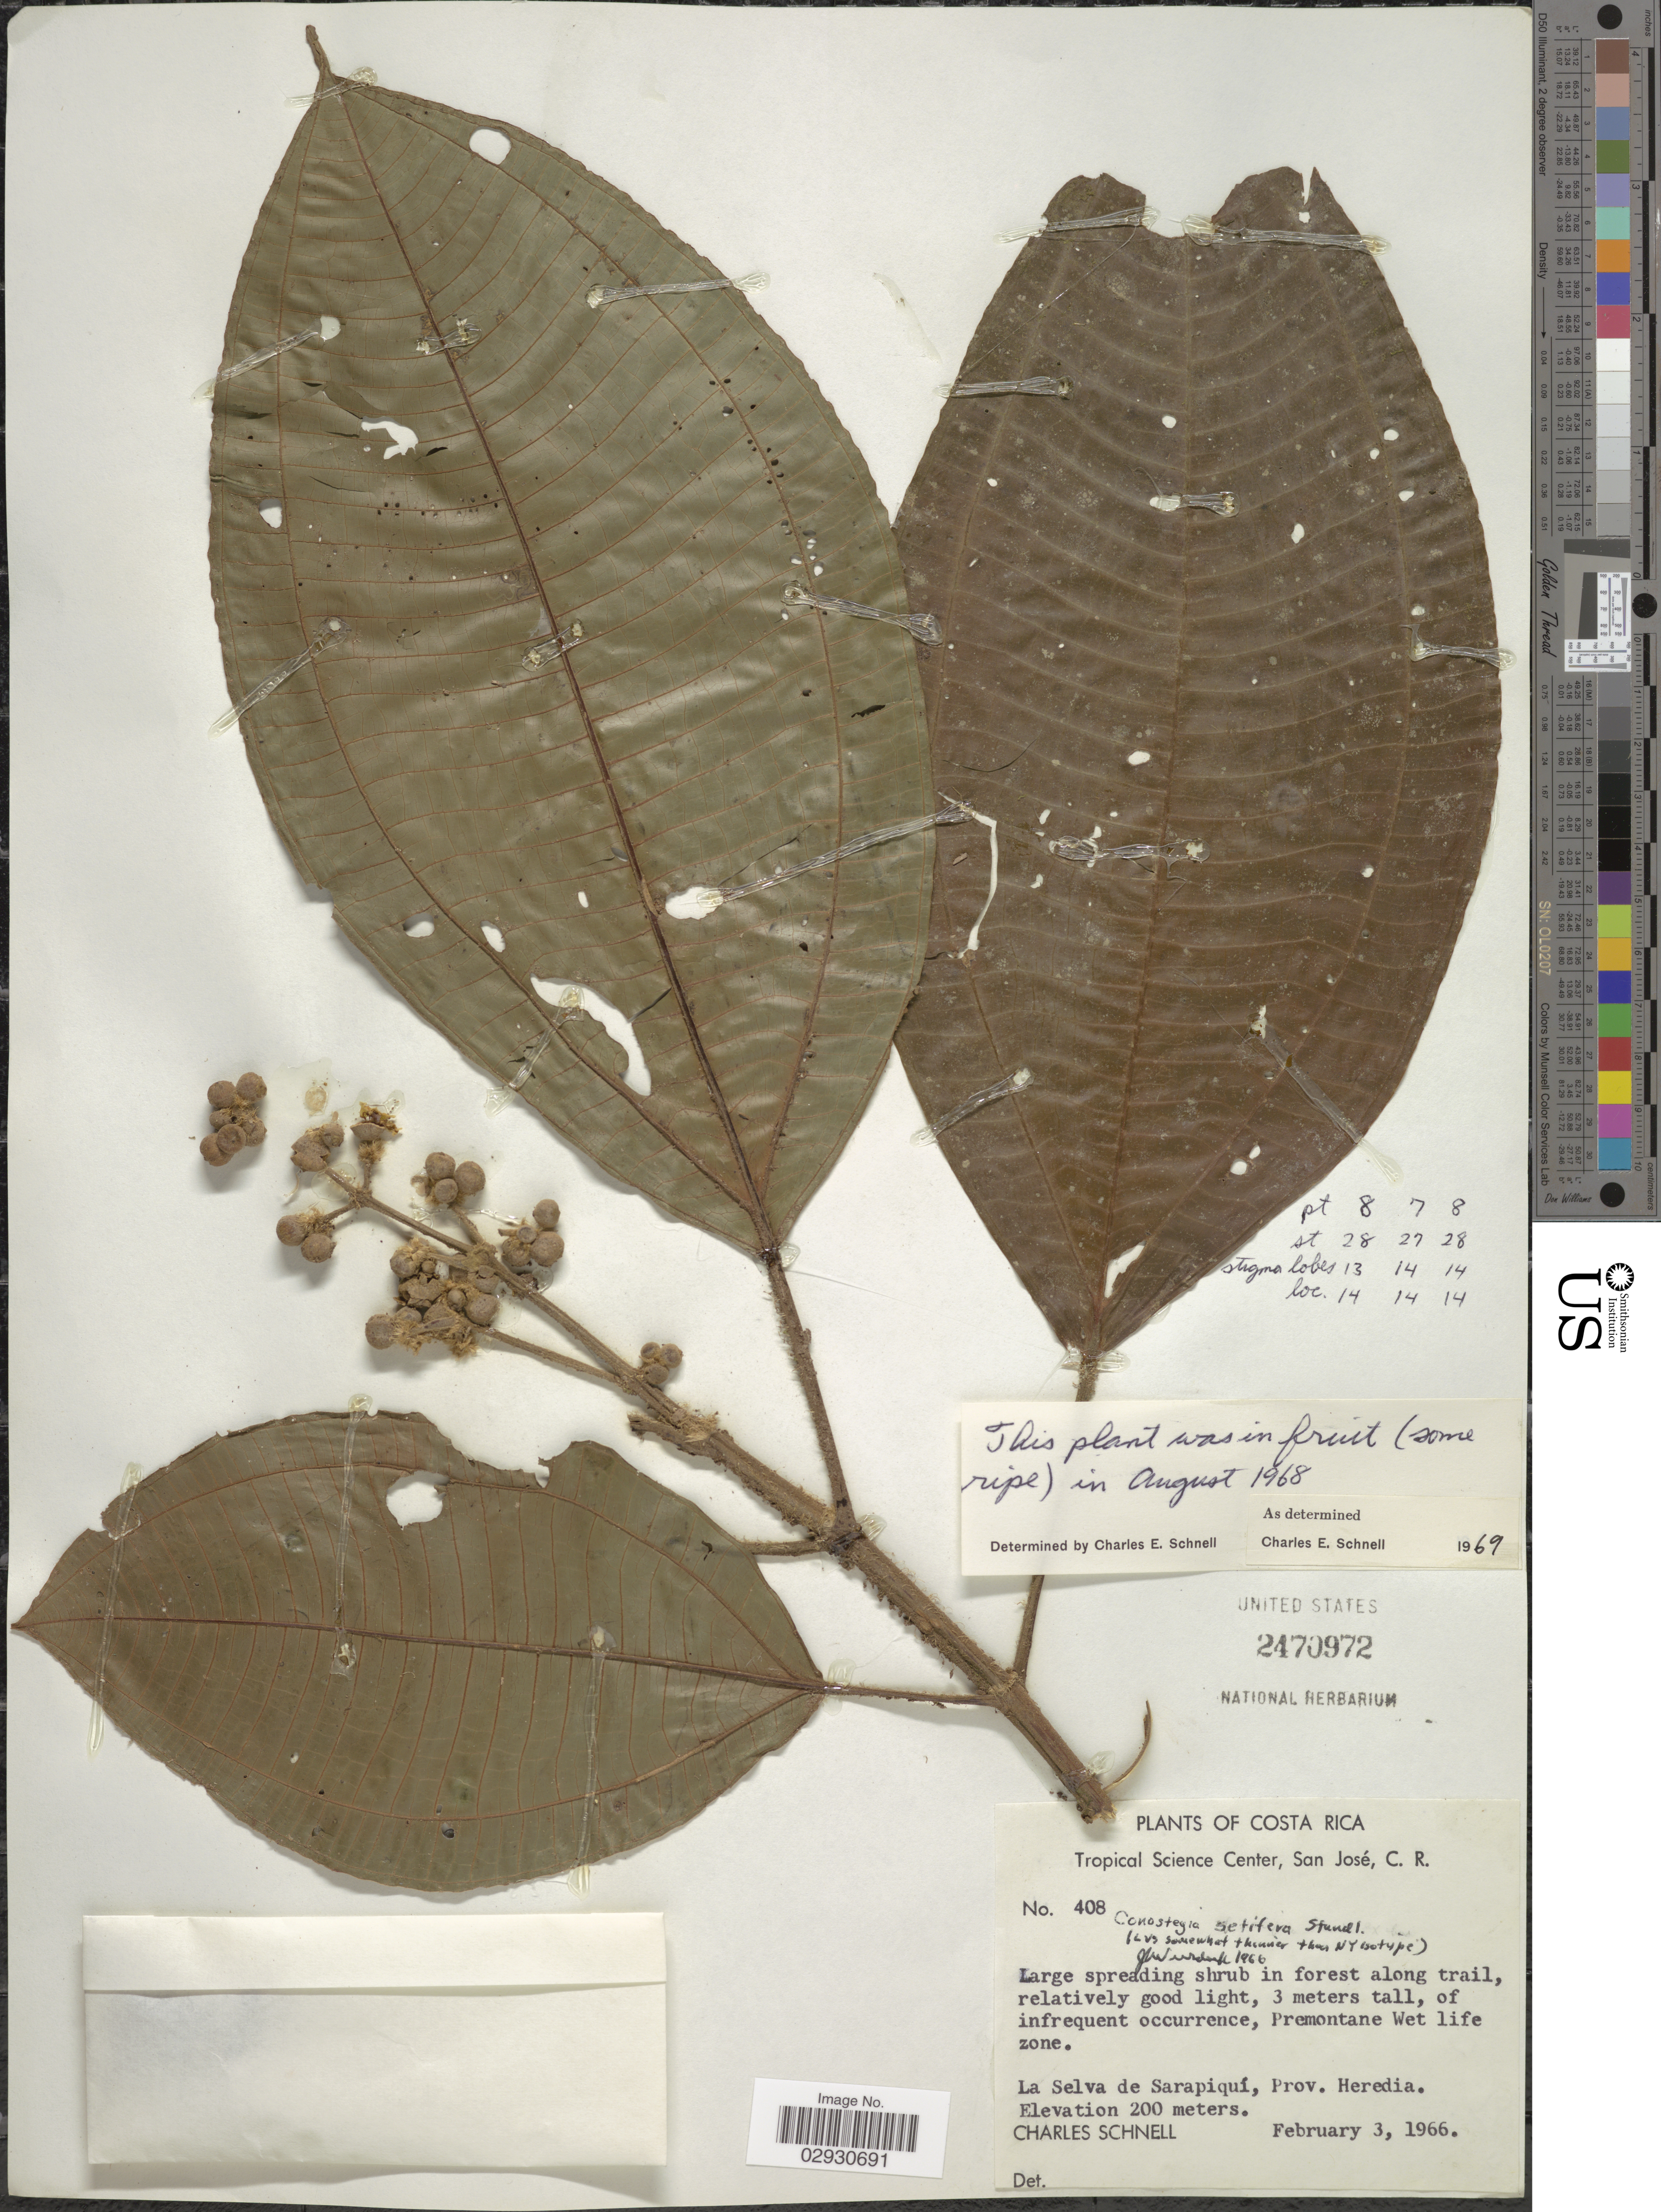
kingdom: Plantae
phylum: Tracheophyta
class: Magnoliopsida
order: Myrtales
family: Melastomataceae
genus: Conostegia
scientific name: Conostegia setifera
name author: Standl.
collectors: C. Schnell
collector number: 408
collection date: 1966-02-03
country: Costa Rica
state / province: Heredia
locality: Premontane Wet life zone. La Selva de Sarapiquí, Prov. Heredia.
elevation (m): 200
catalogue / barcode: US 2470972